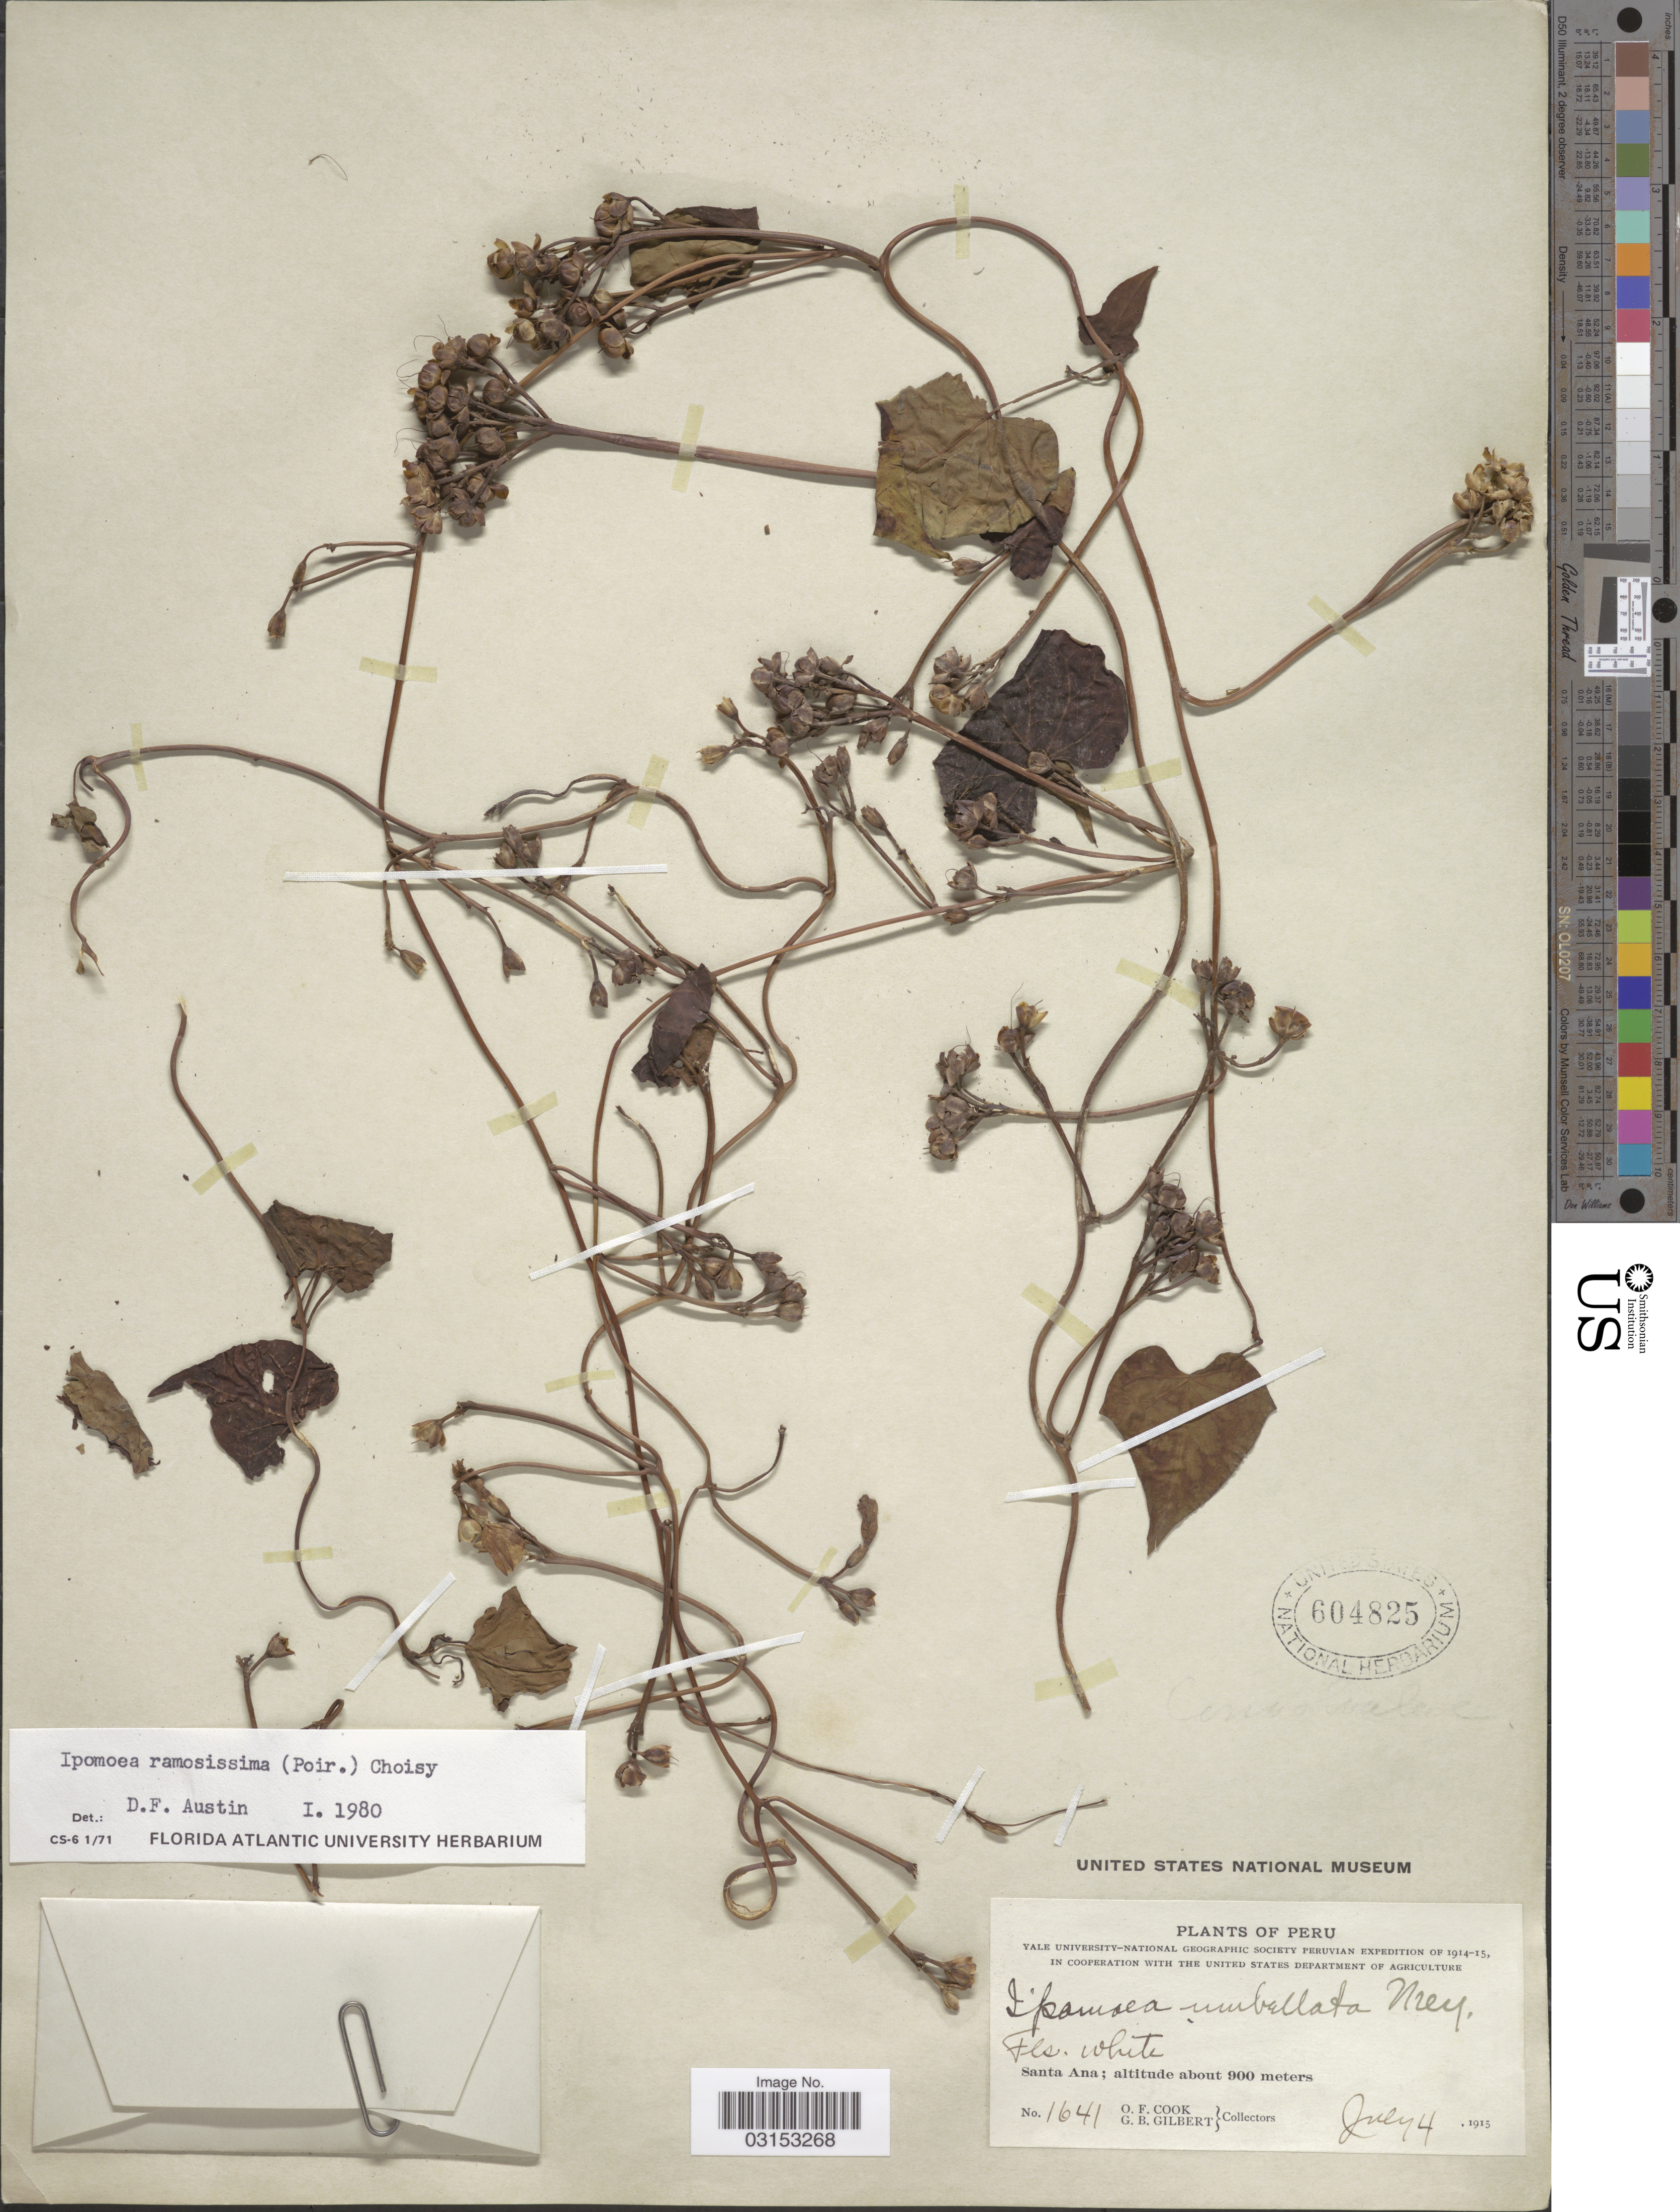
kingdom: Plantae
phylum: Tracheophyta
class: Magnoliopsida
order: Solanales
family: Convolvulaceae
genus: Ipomoea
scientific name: Ipomoea ramosissima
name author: (Poir.) Choisy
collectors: O. F. Cook & G. B. Gilbert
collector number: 1641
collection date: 1915-07-04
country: Peru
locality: Santa Ana.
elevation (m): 900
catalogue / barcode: US 604825